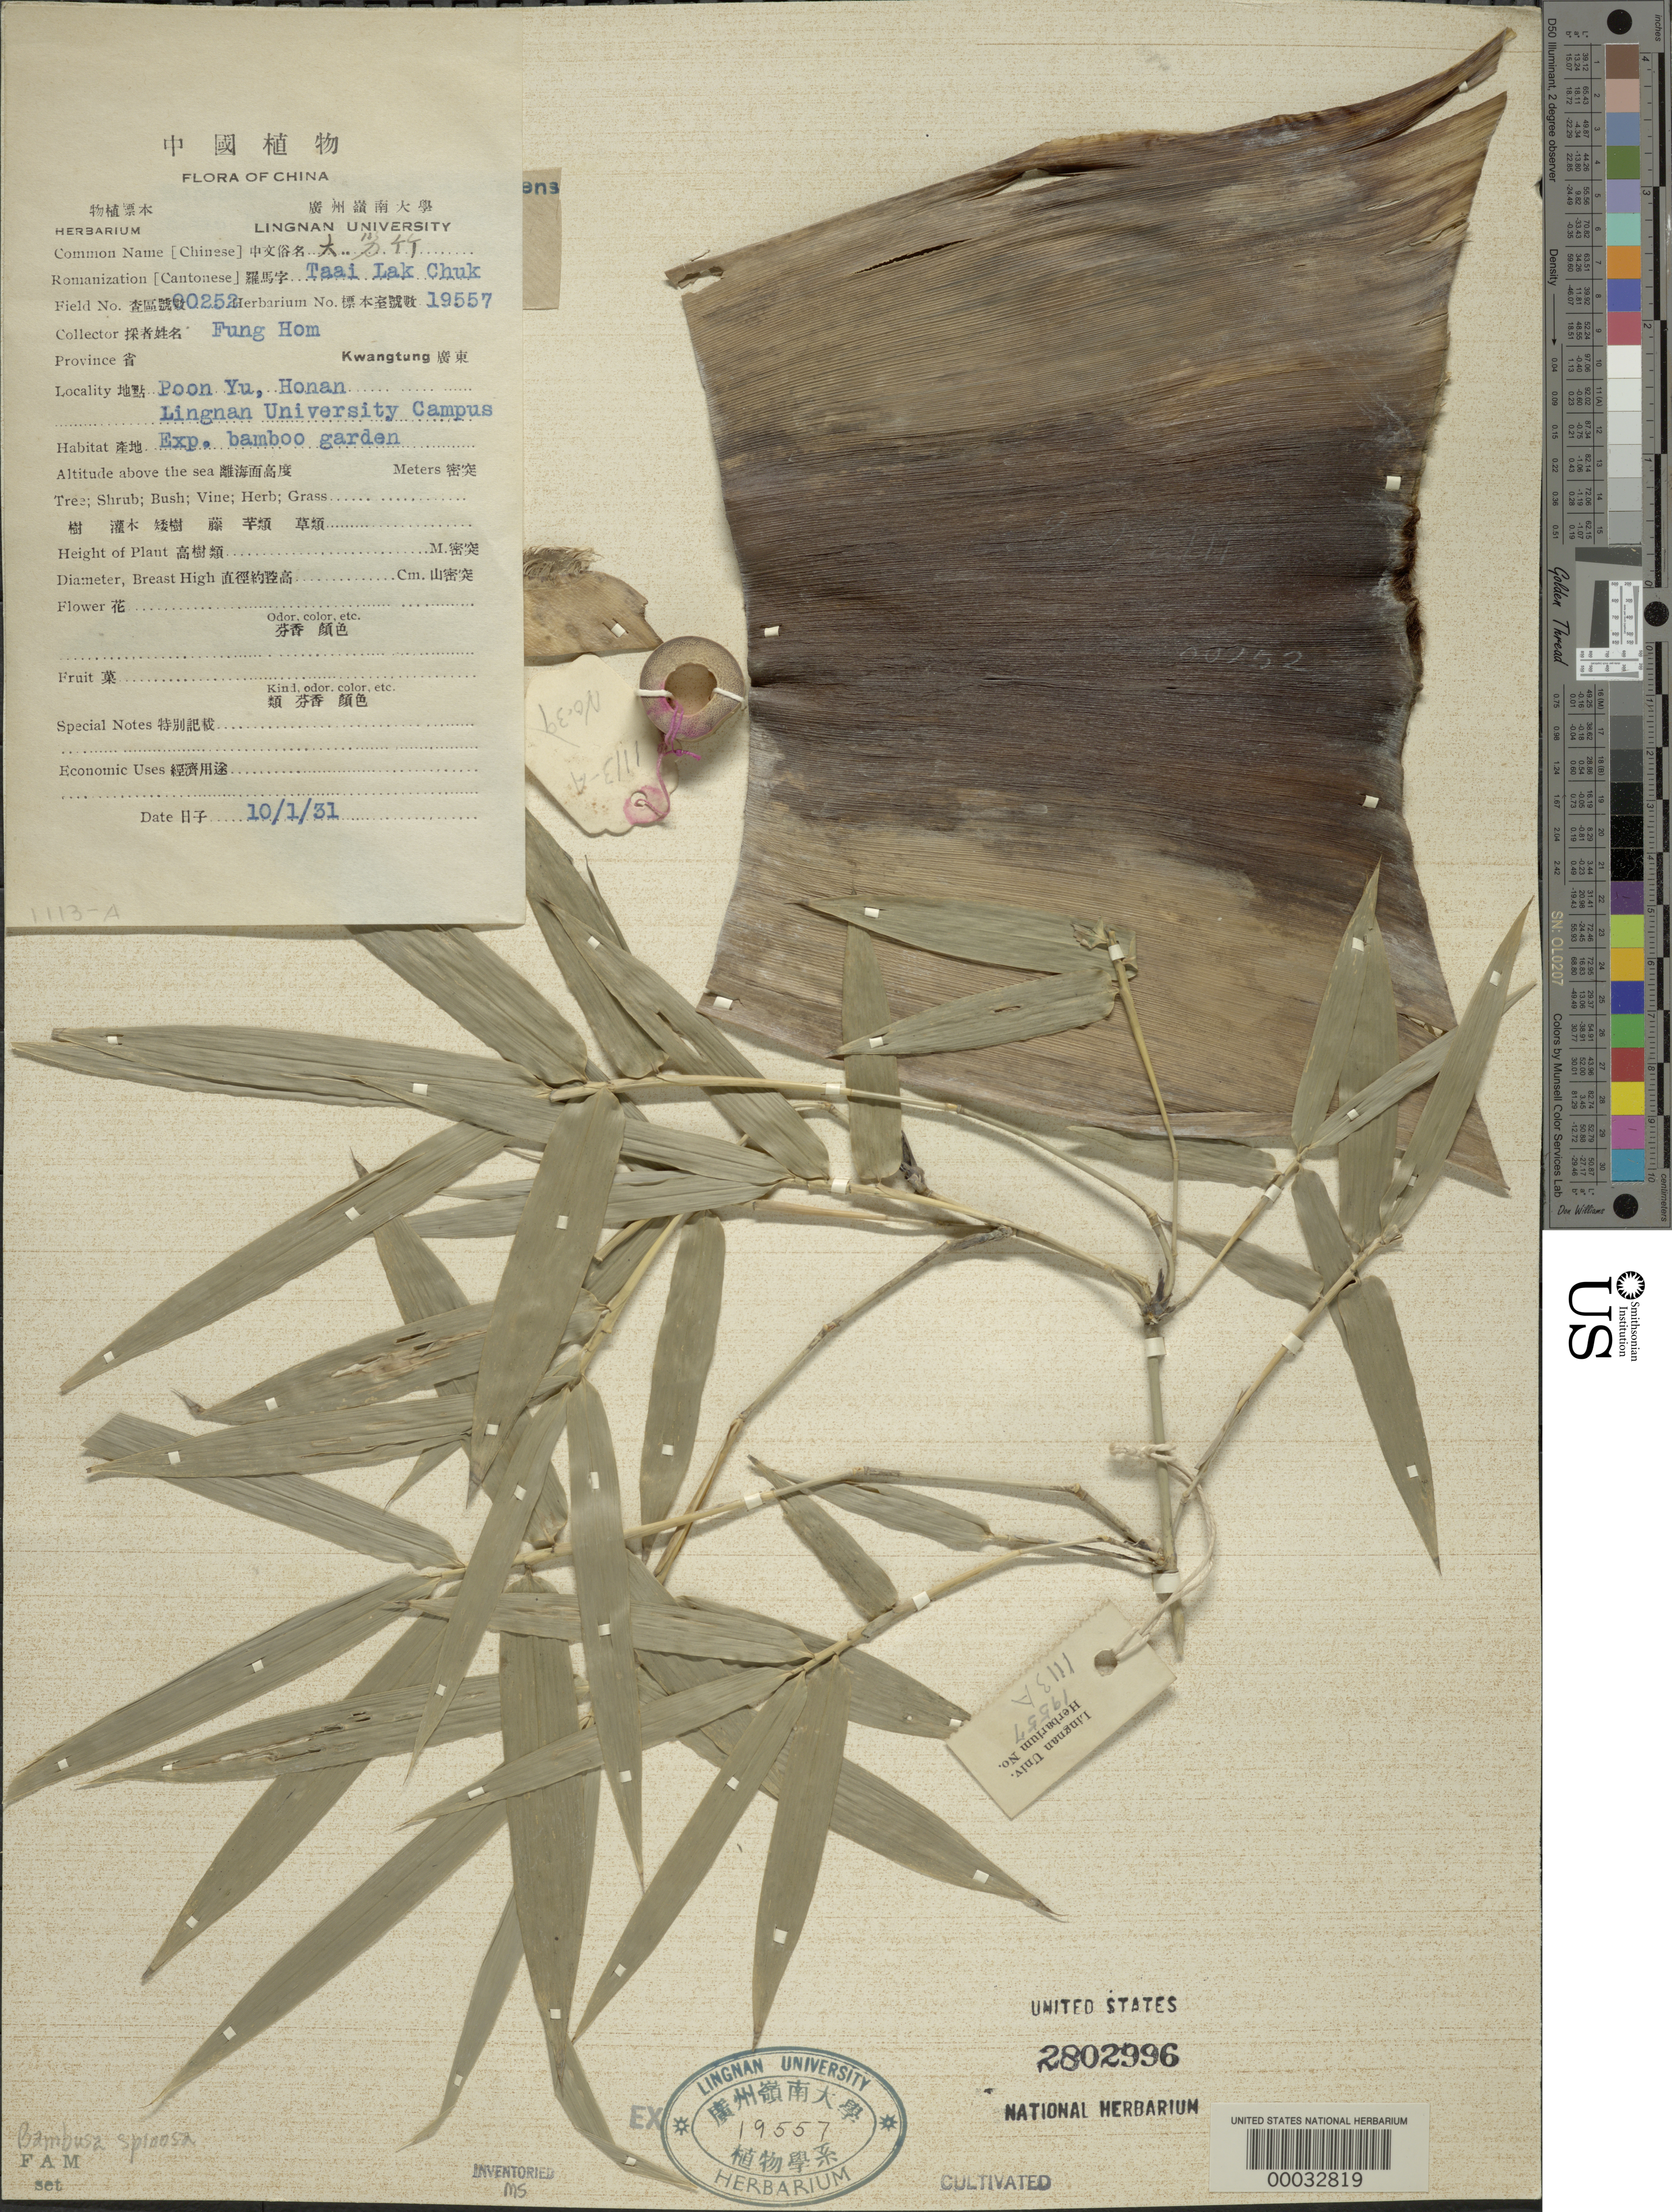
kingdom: Plantae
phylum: Tracheophyta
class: Liliopsida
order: Poales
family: Poaceae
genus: Bambusa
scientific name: Bambusa spinosa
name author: Roxb.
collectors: H. L. Fung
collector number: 252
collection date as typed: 01 Oct 1931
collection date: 1931-10-01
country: China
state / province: Guangdong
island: Honam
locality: Lingnan University Bamboo Garden-Poon Yu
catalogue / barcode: US 2802996